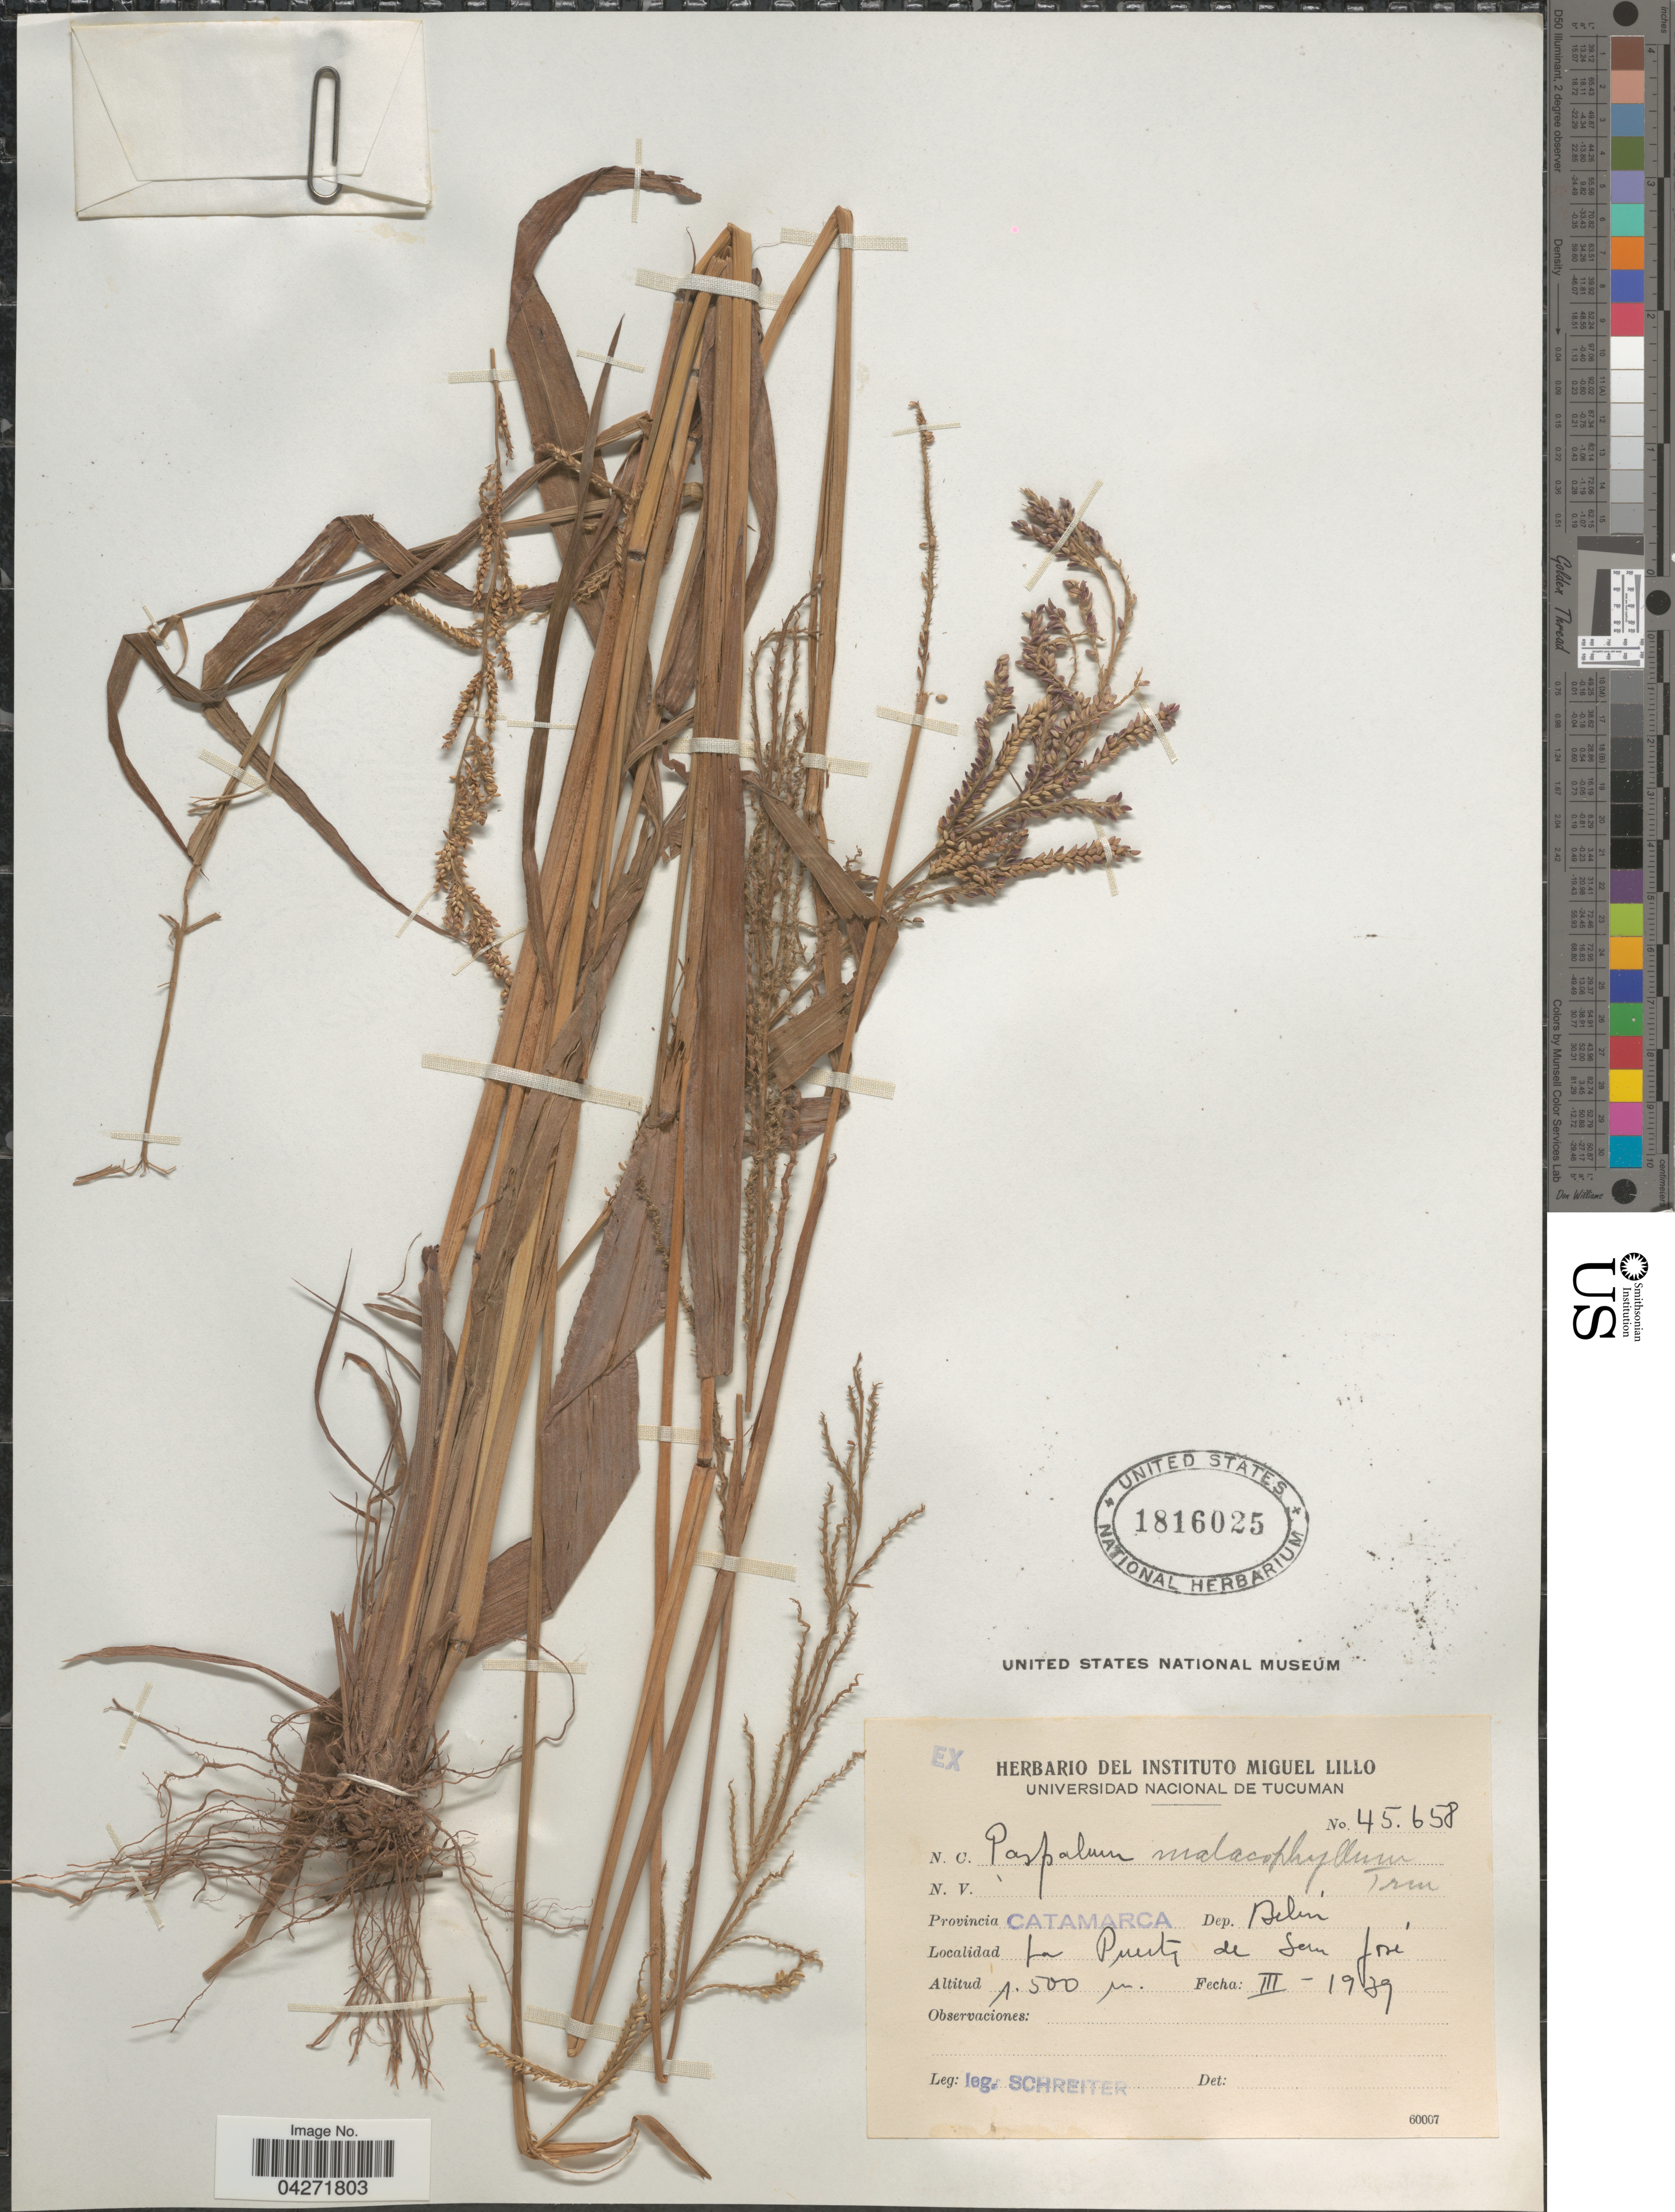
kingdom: Plantae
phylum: Tracheophyta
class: Liliopsida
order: Poales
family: Poaceae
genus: Paspalum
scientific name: Paspalum malacophyllum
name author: Trin.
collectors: -. Schreiter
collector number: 45658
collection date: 1939-03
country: Argentina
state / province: Catamarca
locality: Dep. Belém. La Puerta de San José.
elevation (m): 1500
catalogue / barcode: US 1816025